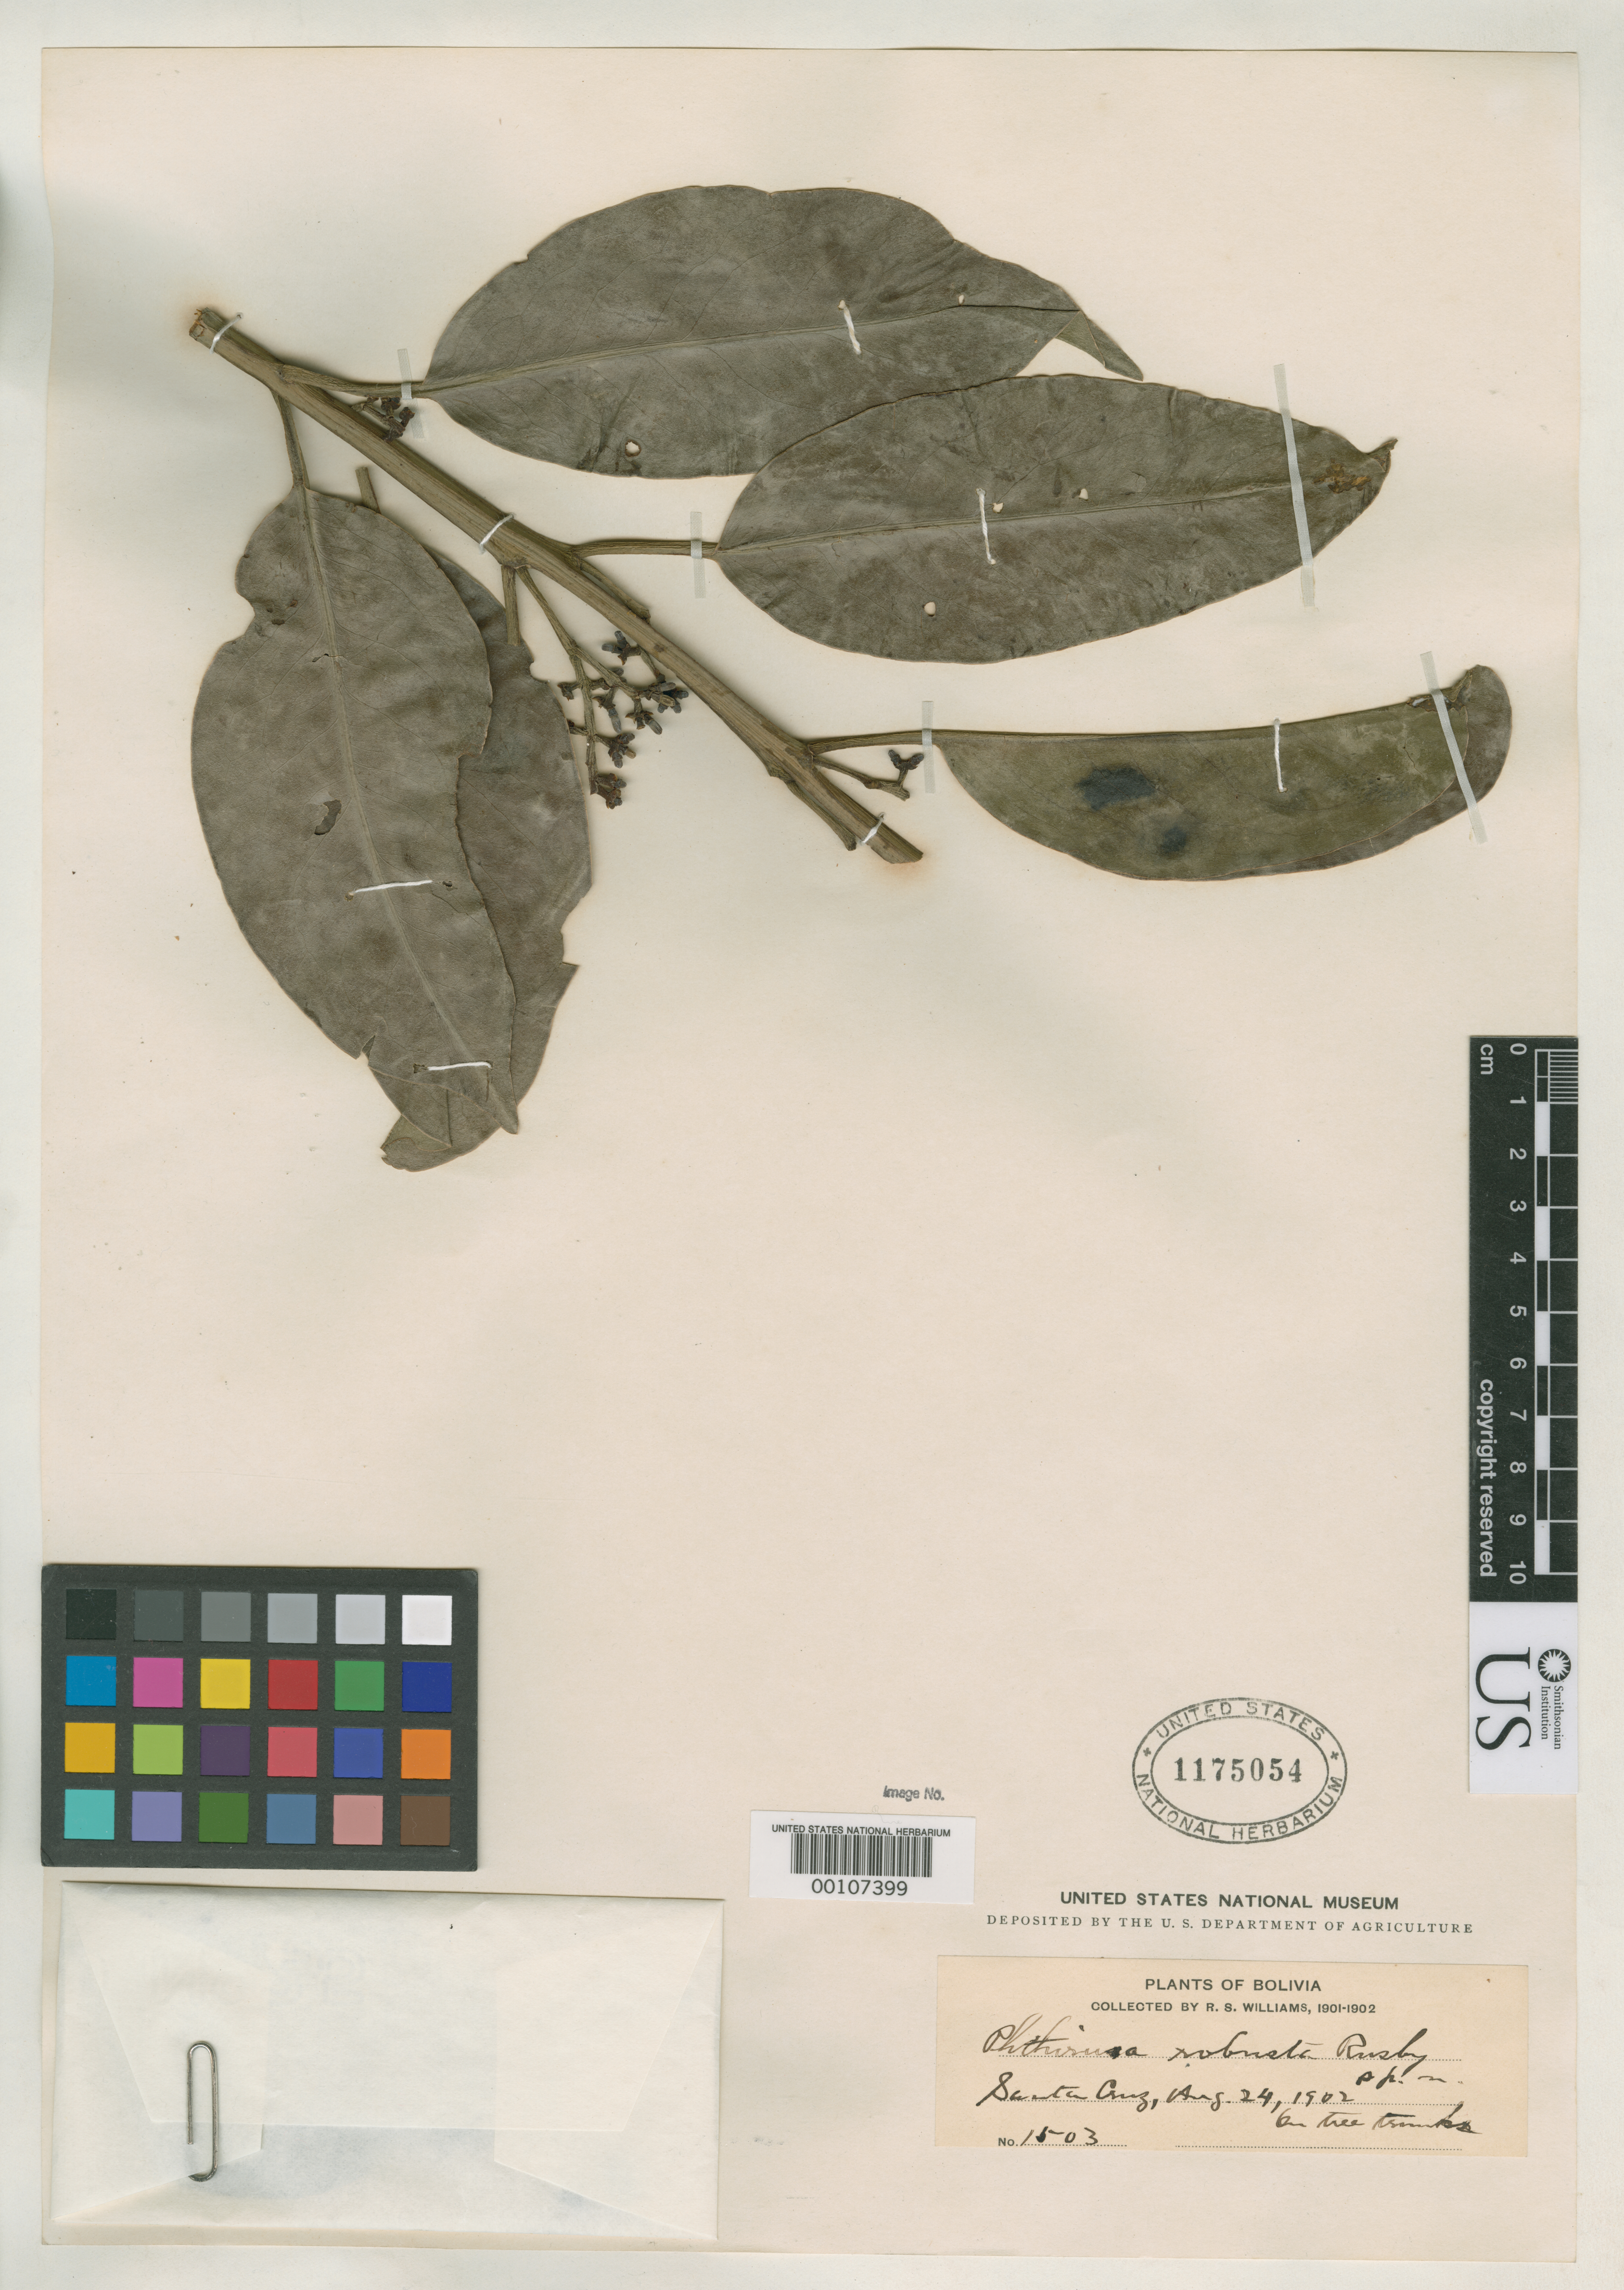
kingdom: Plantae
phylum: Tracheophyta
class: Magnoliopsida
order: Santalales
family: Loranthaceae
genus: Phthirusa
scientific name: Phthirusa robusta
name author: Rusby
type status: Isotype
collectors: R. S. Williams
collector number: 1503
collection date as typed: Aug. 24, 1902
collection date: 1902-08-24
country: Bolivia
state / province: La Paz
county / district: Franz Tamayo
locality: Santa Cruz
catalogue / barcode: US 1175054